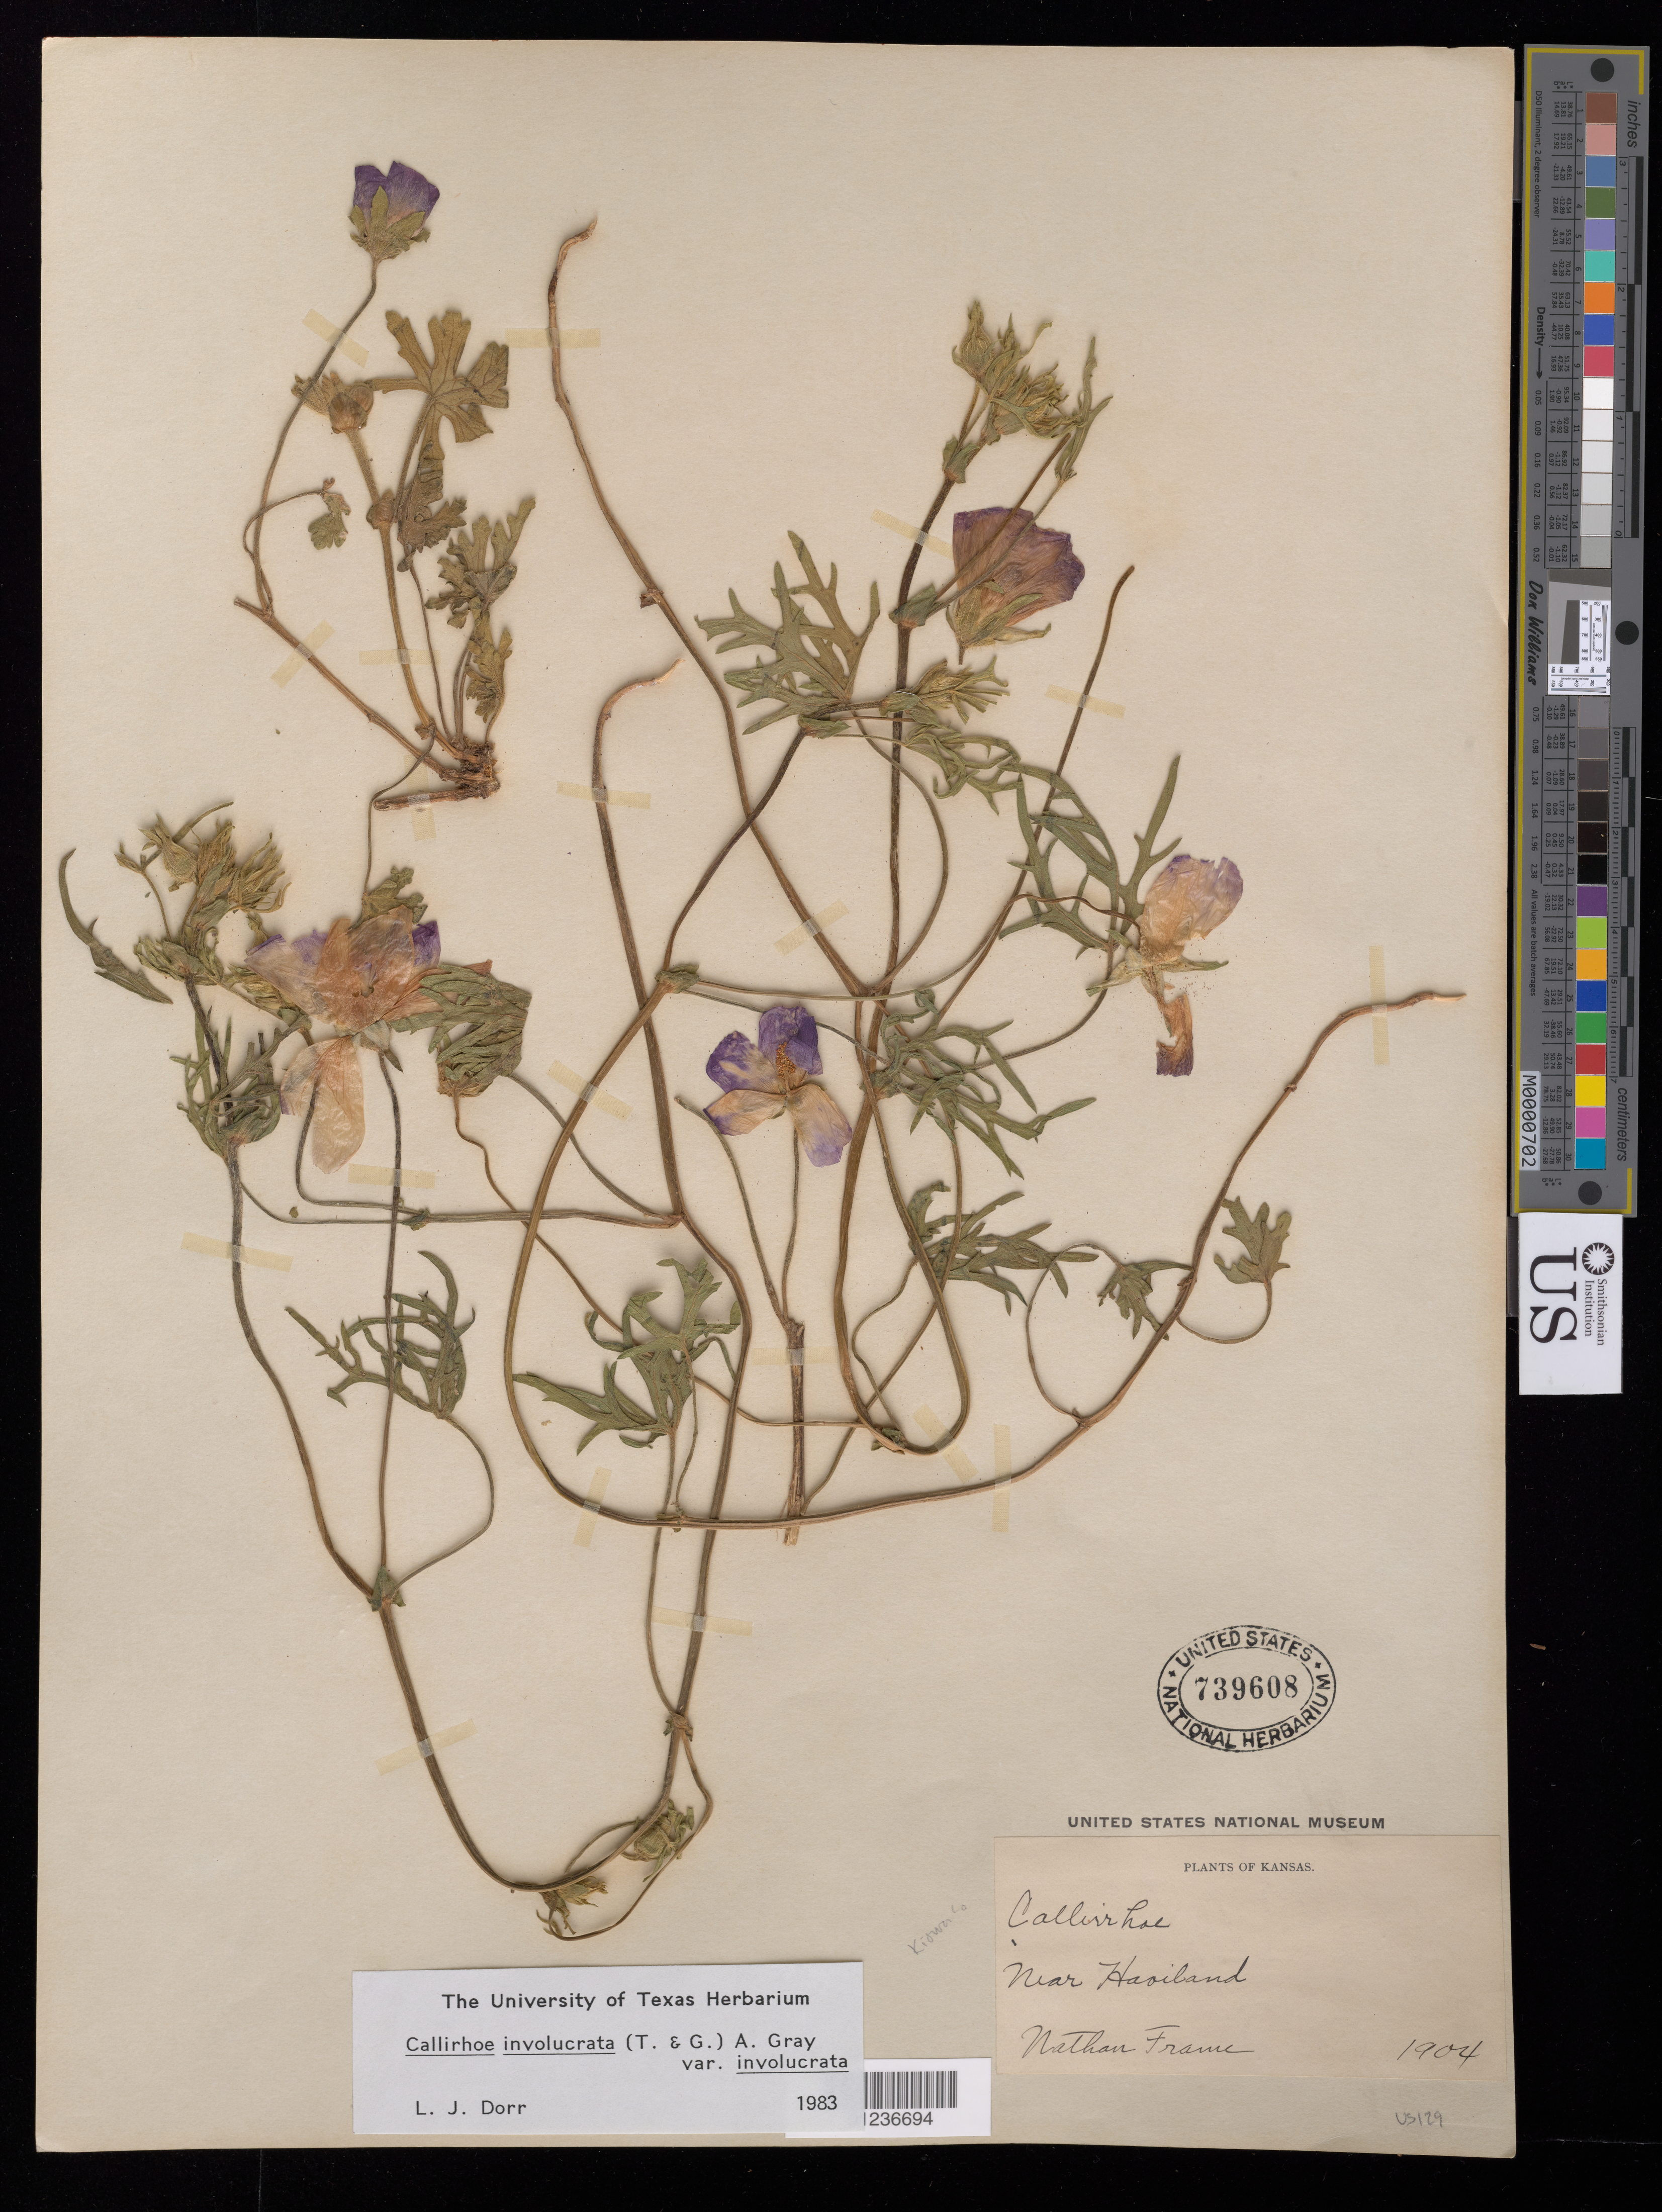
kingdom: Plantae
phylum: Tracheophyta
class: Magnoliopsida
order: Malvales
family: Malvaceae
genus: Callirhoe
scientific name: Callirhoe involucrata var. involucrata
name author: (Torr. & A. Gray) A. Gray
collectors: N. Frame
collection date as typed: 1904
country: United States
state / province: Kansas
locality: Near Haviland.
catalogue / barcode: US 739608